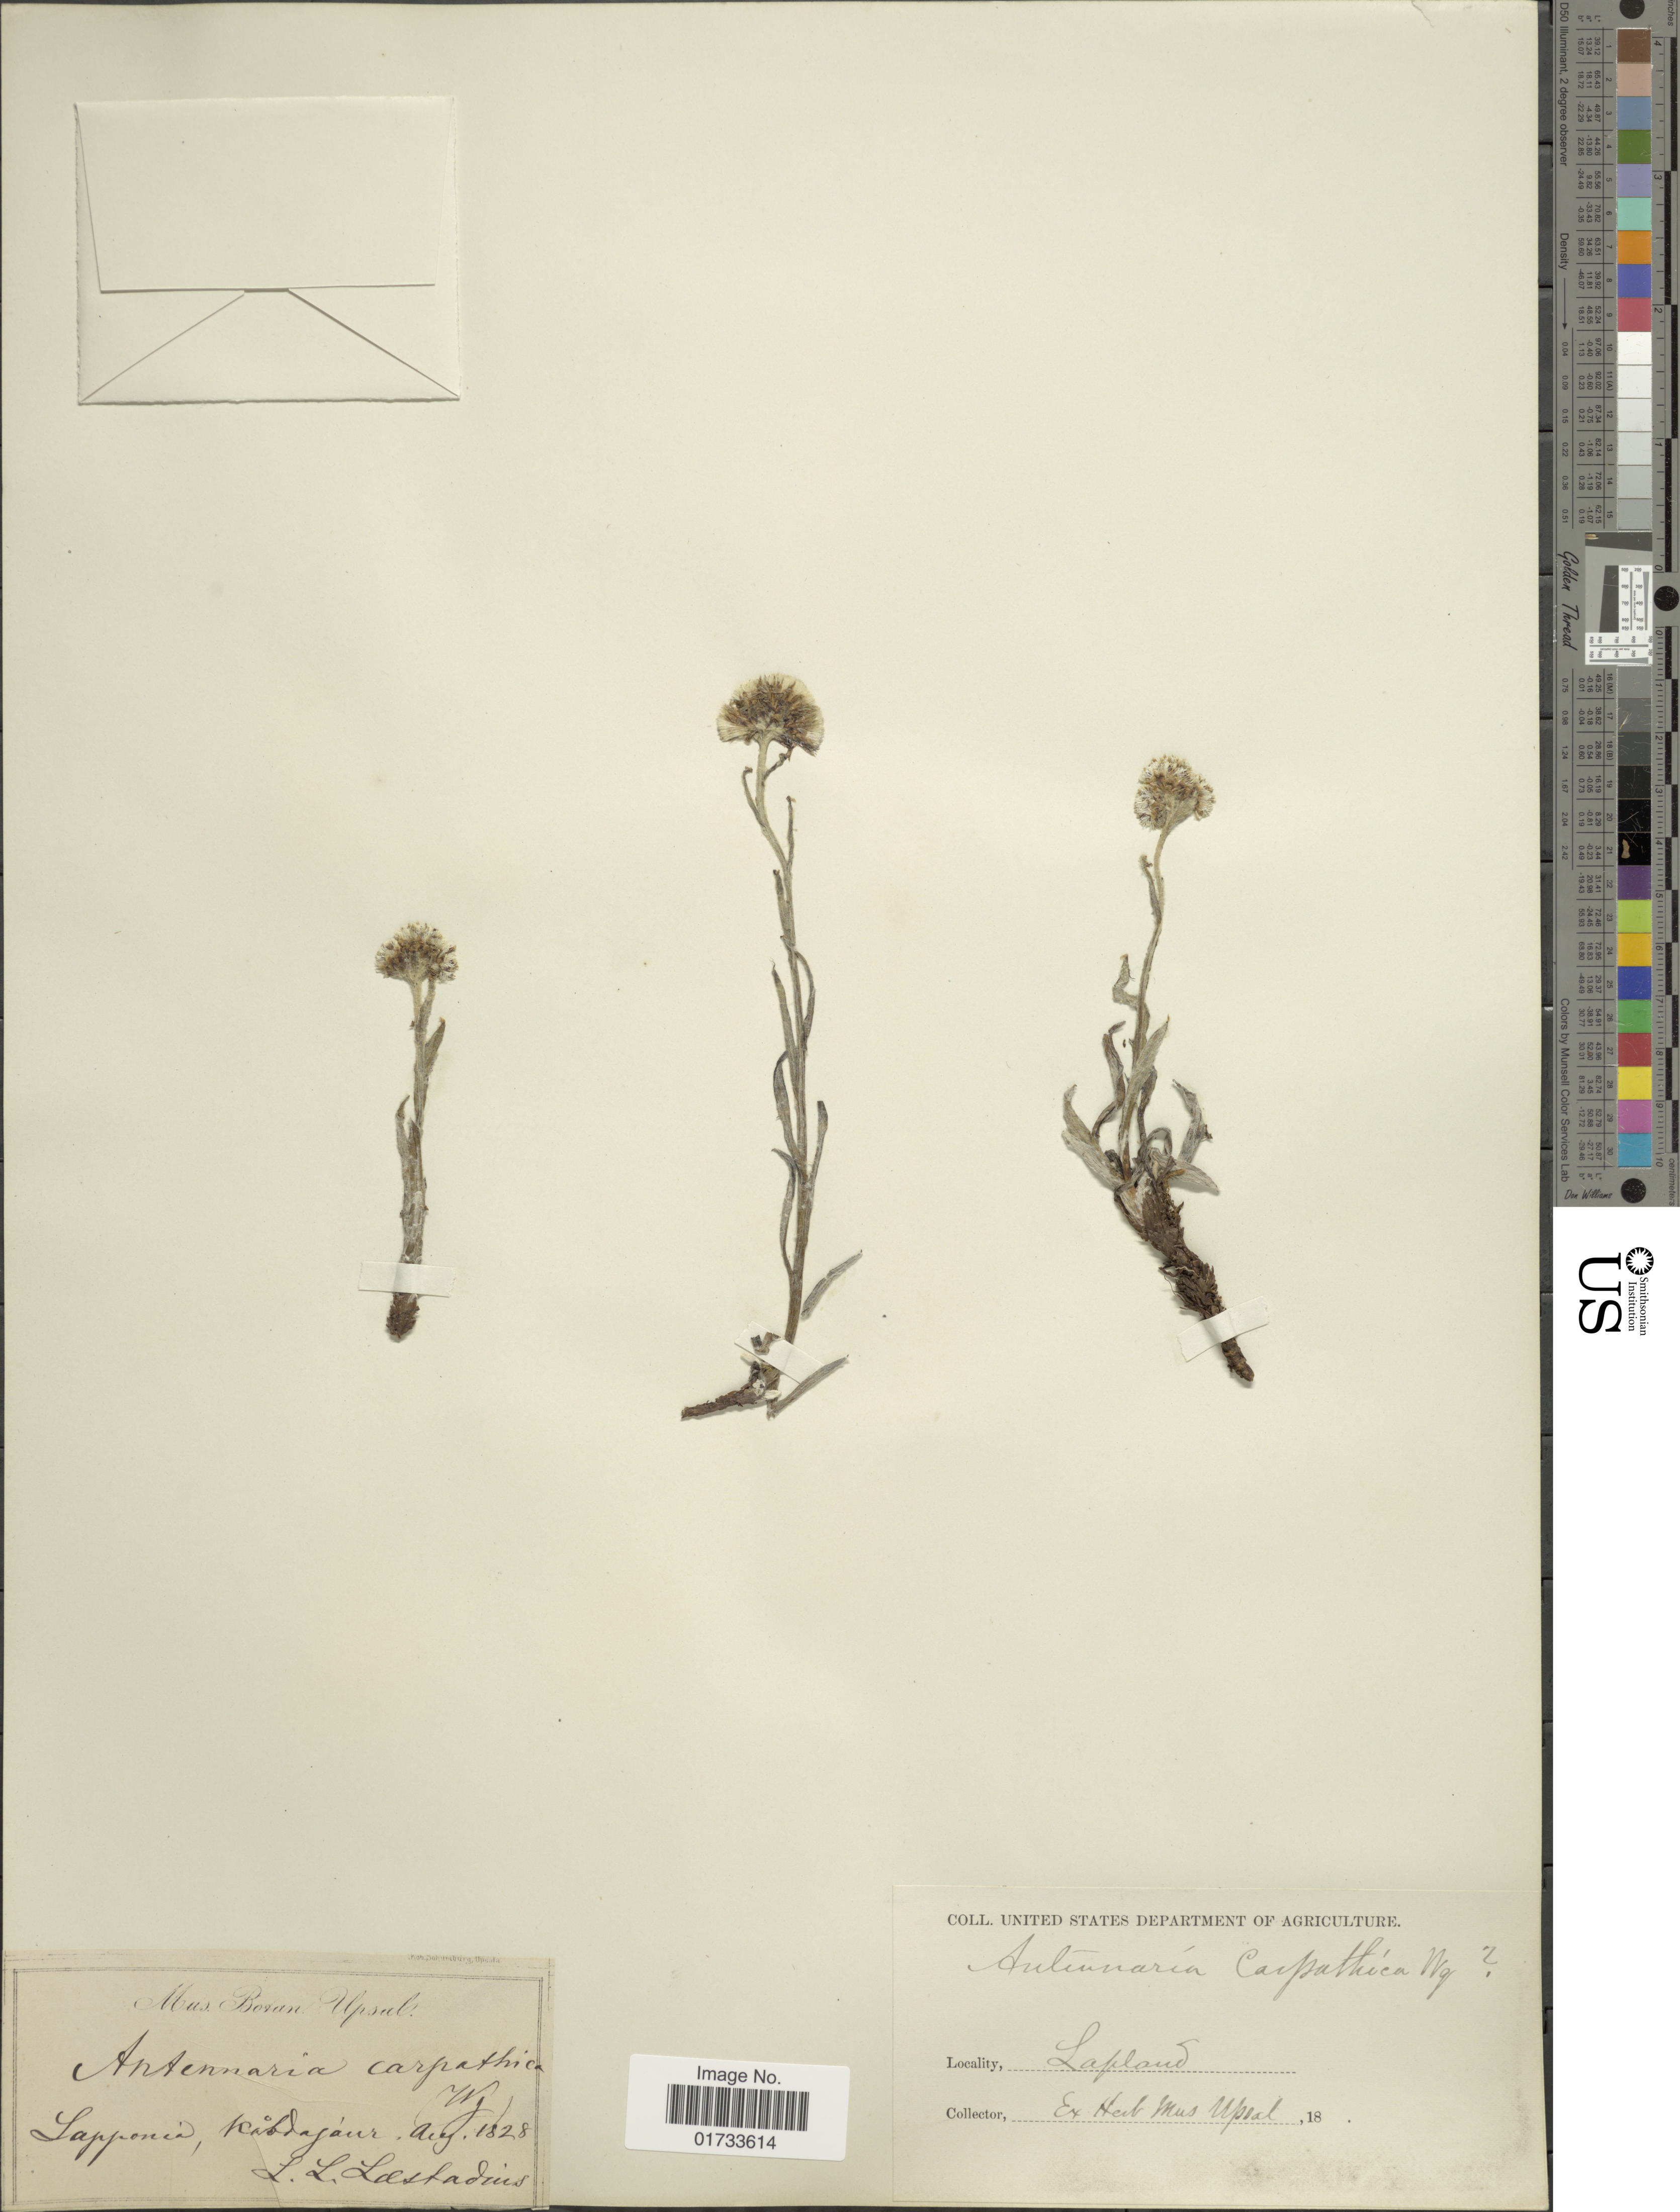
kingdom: Plantae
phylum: Tracheophyta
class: Magnoliopsida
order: Asterales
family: Asteraceae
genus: Antennaria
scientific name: Antennaria carpatica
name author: (Wahlenb.) Williams & Fingerh.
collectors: L. L. Laestadius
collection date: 1828-08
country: Sweden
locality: Lapponia, Kabddajaur